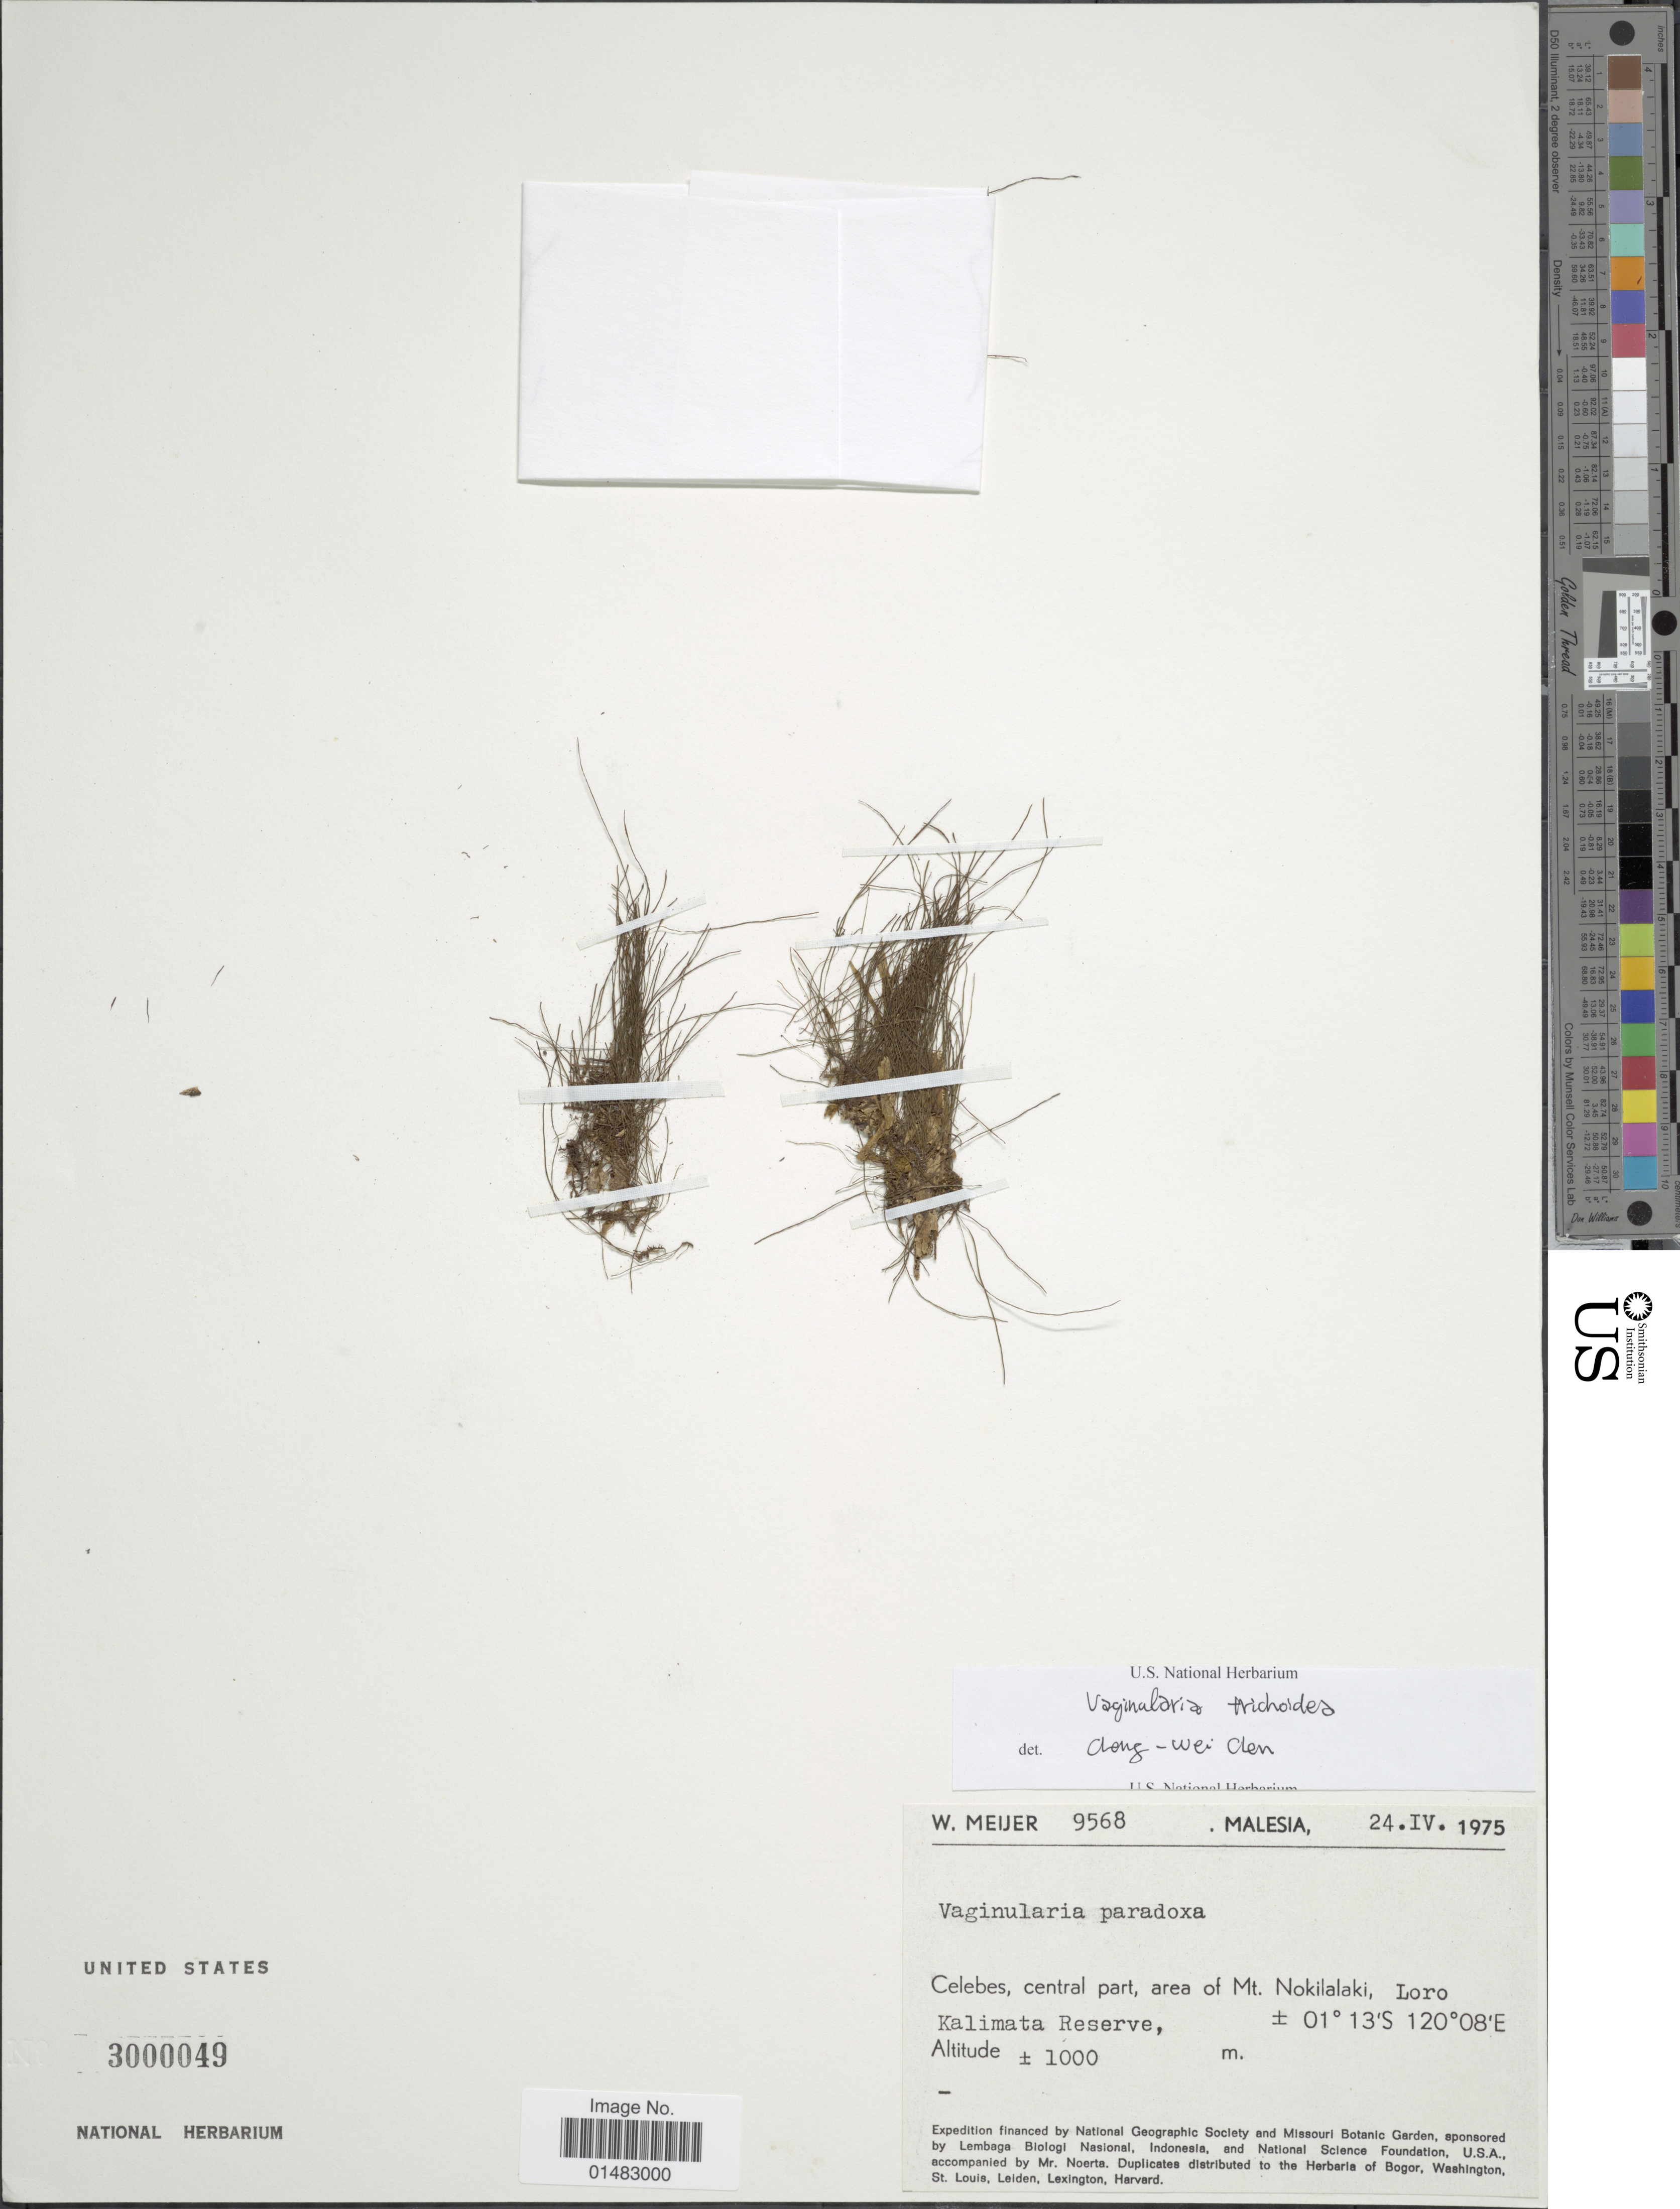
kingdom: Plantae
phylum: Tracheophyta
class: Polypodiopsida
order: Polypodiales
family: Pteridaceae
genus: Monogramma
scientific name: Monogramma trichoidea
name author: (Fée) Hook. & Baker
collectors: W. Meijer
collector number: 9568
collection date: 1975-04-24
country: Malaysia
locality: Celebes, central part, area of Mt. Nokilalaki, Loro, Kalimata Reserve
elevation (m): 1000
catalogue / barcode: US 3000049